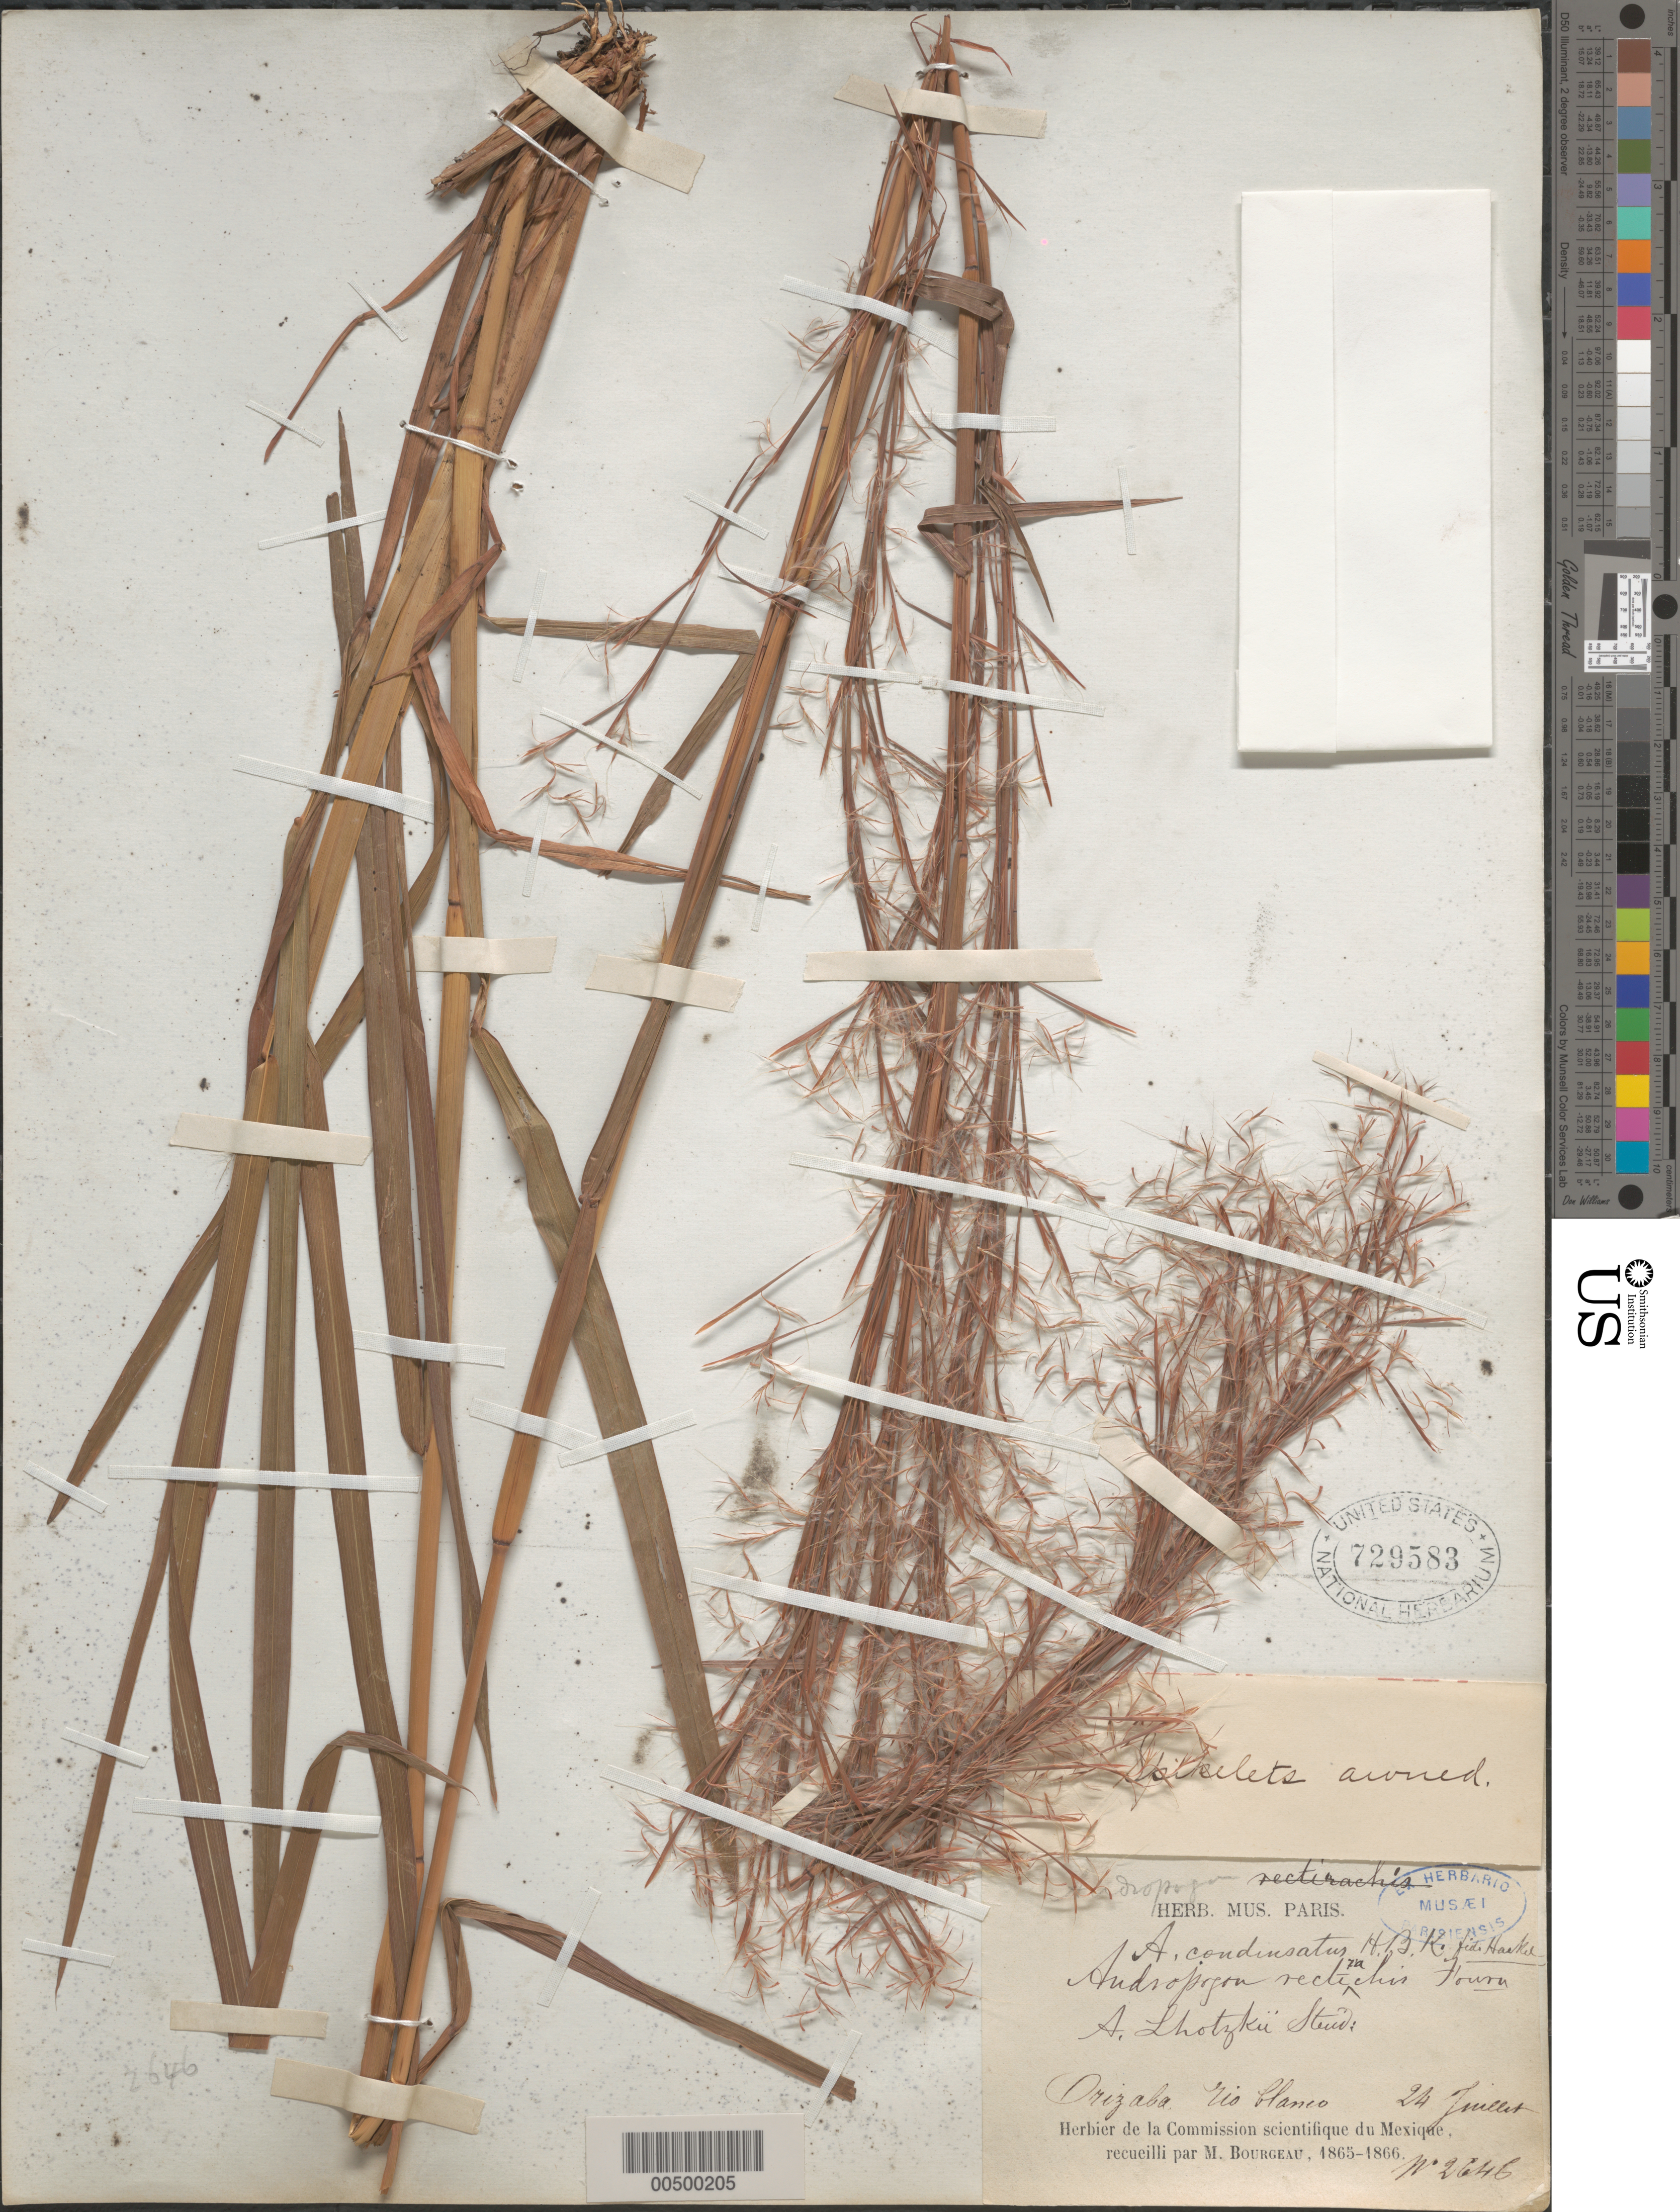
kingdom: Plantae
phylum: Tracheophyta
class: Liliopsida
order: Poales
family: Poaceae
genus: Schizachyrium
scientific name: Schizachyrium condensatum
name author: (Kunth) Nees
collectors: E. Bourgeau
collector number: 2646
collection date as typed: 24 Jul 1865 or 24 Jul 1866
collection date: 1865-07-24 or 1866-07-24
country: Mexico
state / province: Veracruz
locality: Orizaba, Rio Blanco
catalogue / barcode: US 729583